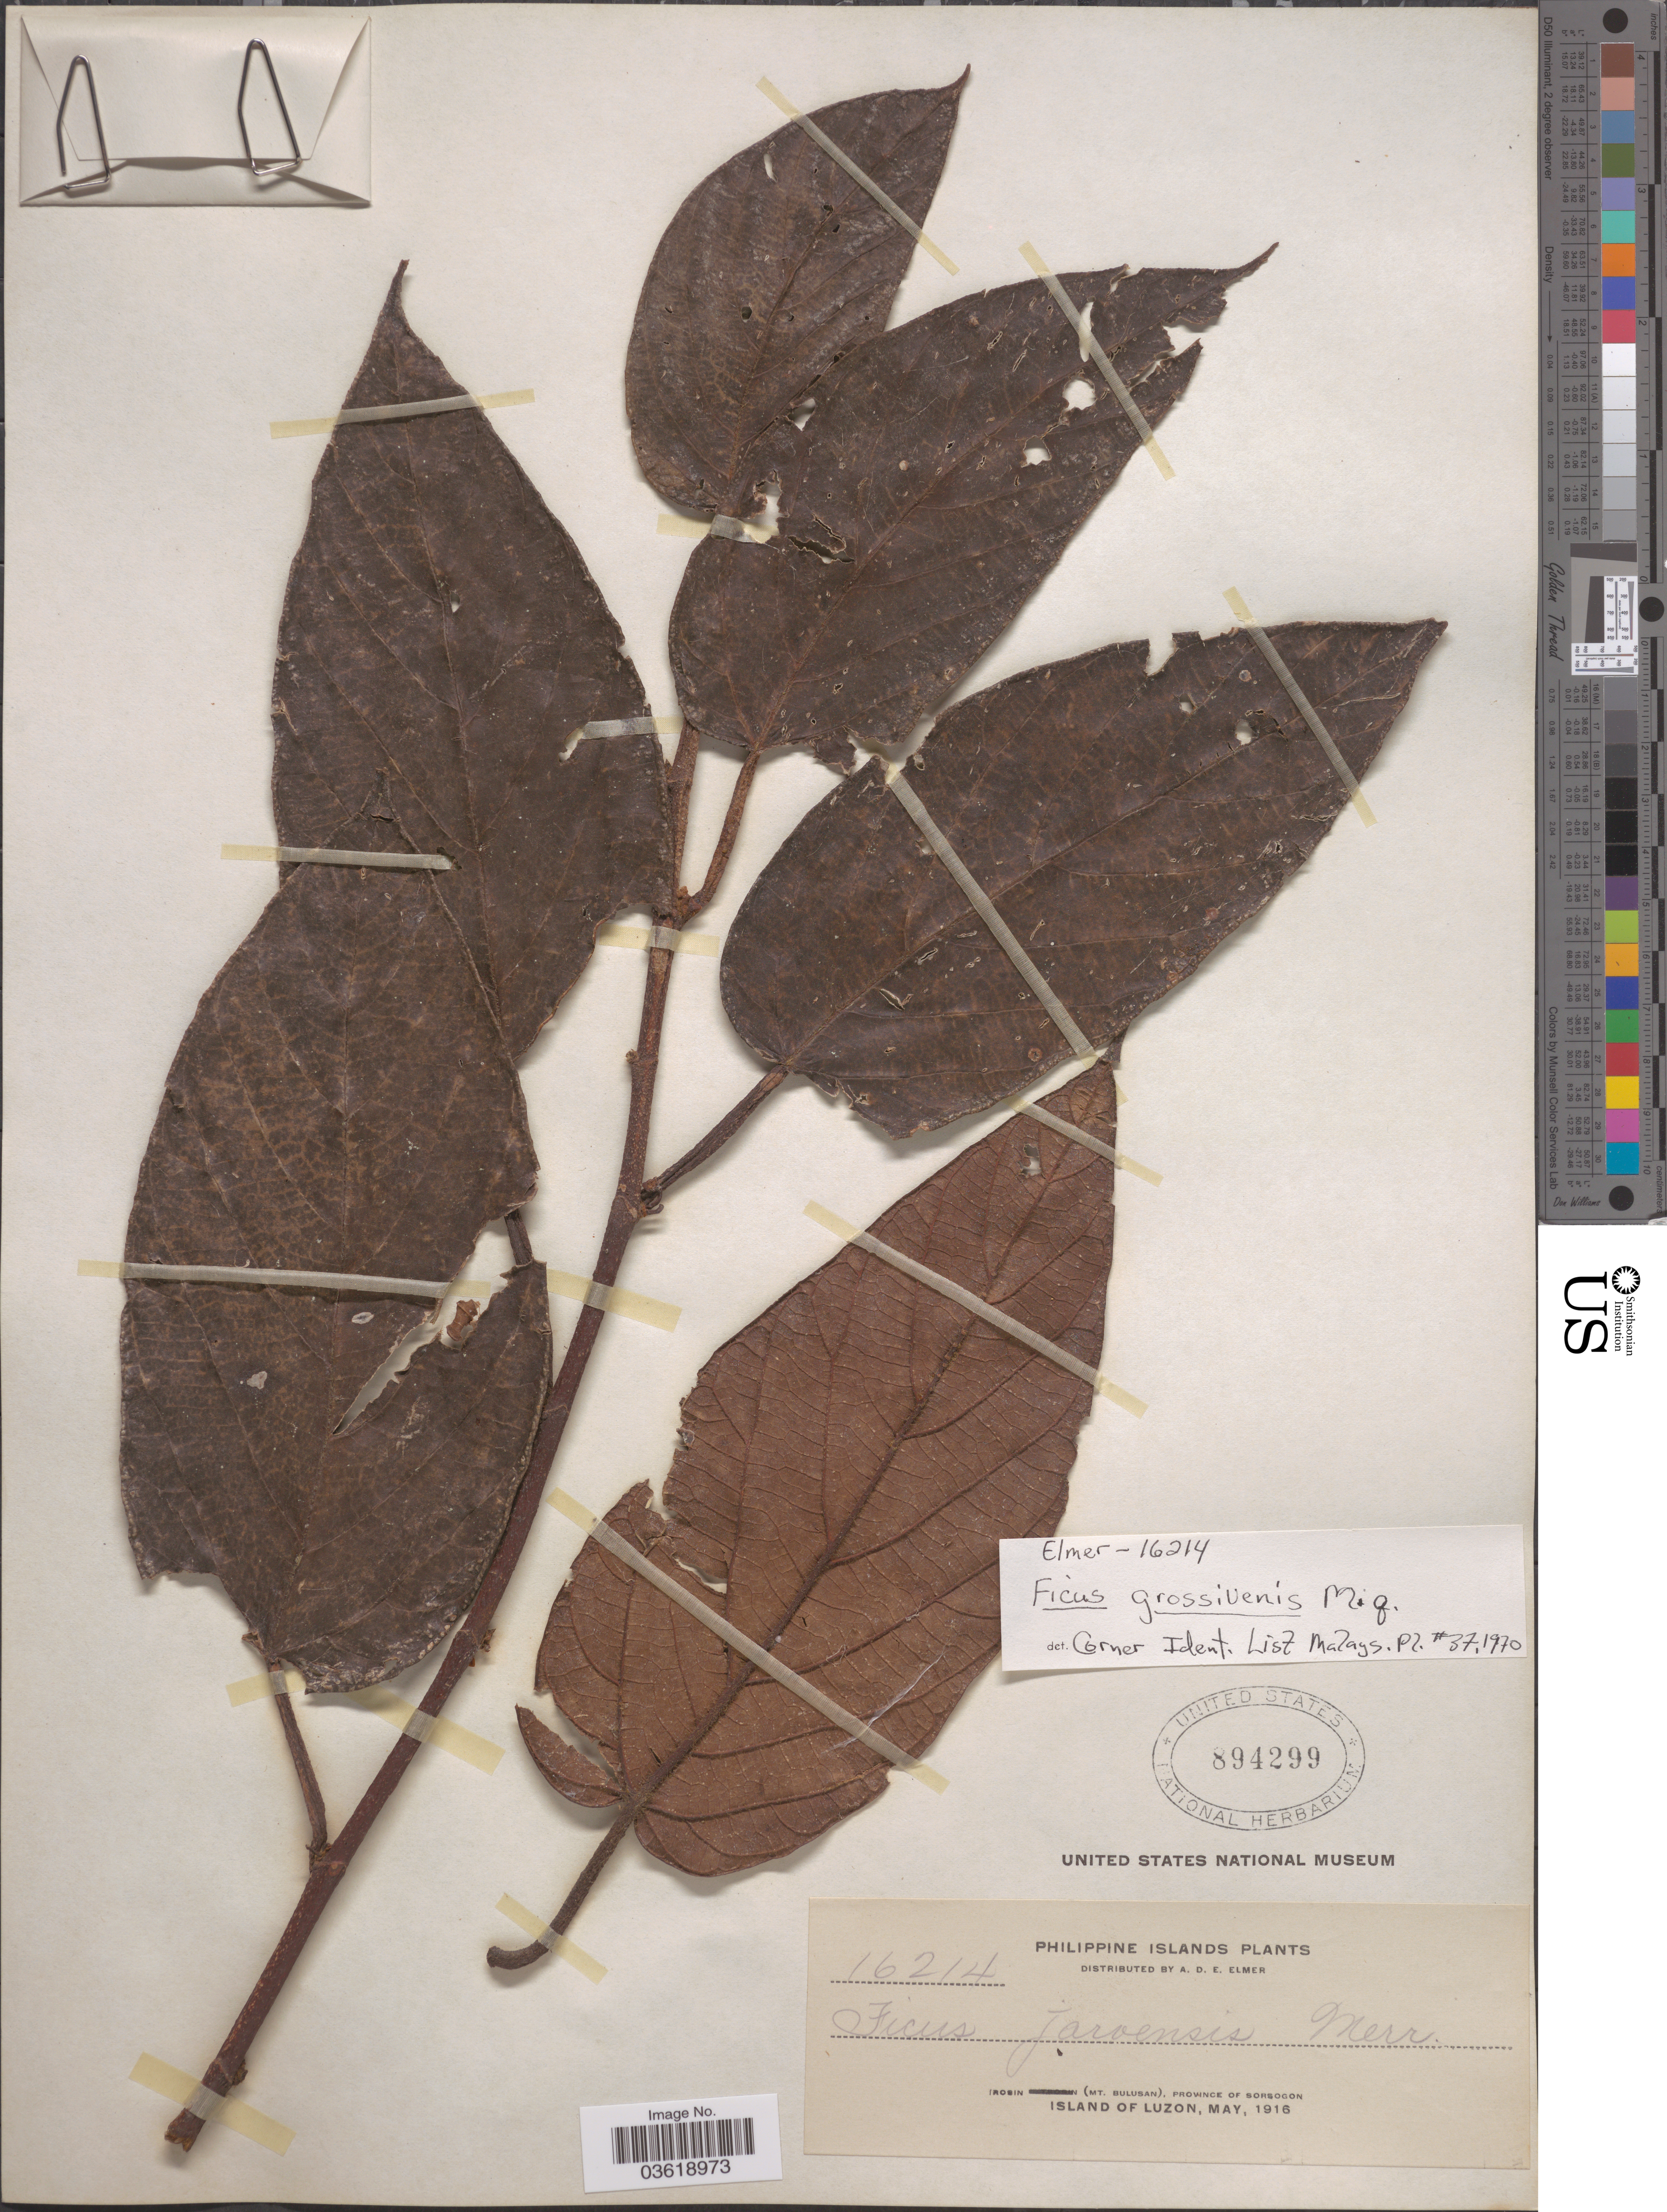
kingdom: Plantae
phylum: Tracheophyta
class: Magnoliopsida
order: Rosales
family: Moraceae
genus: Ficus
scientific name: Ficus grossivenis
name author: Miq.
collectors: A. D. E. Elmer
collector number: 16214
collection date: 1916-05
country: Philippines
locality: Irosin (Mt. Bulusan), Province of Sorsogon. Island of Luzon.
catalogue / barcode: US 894299